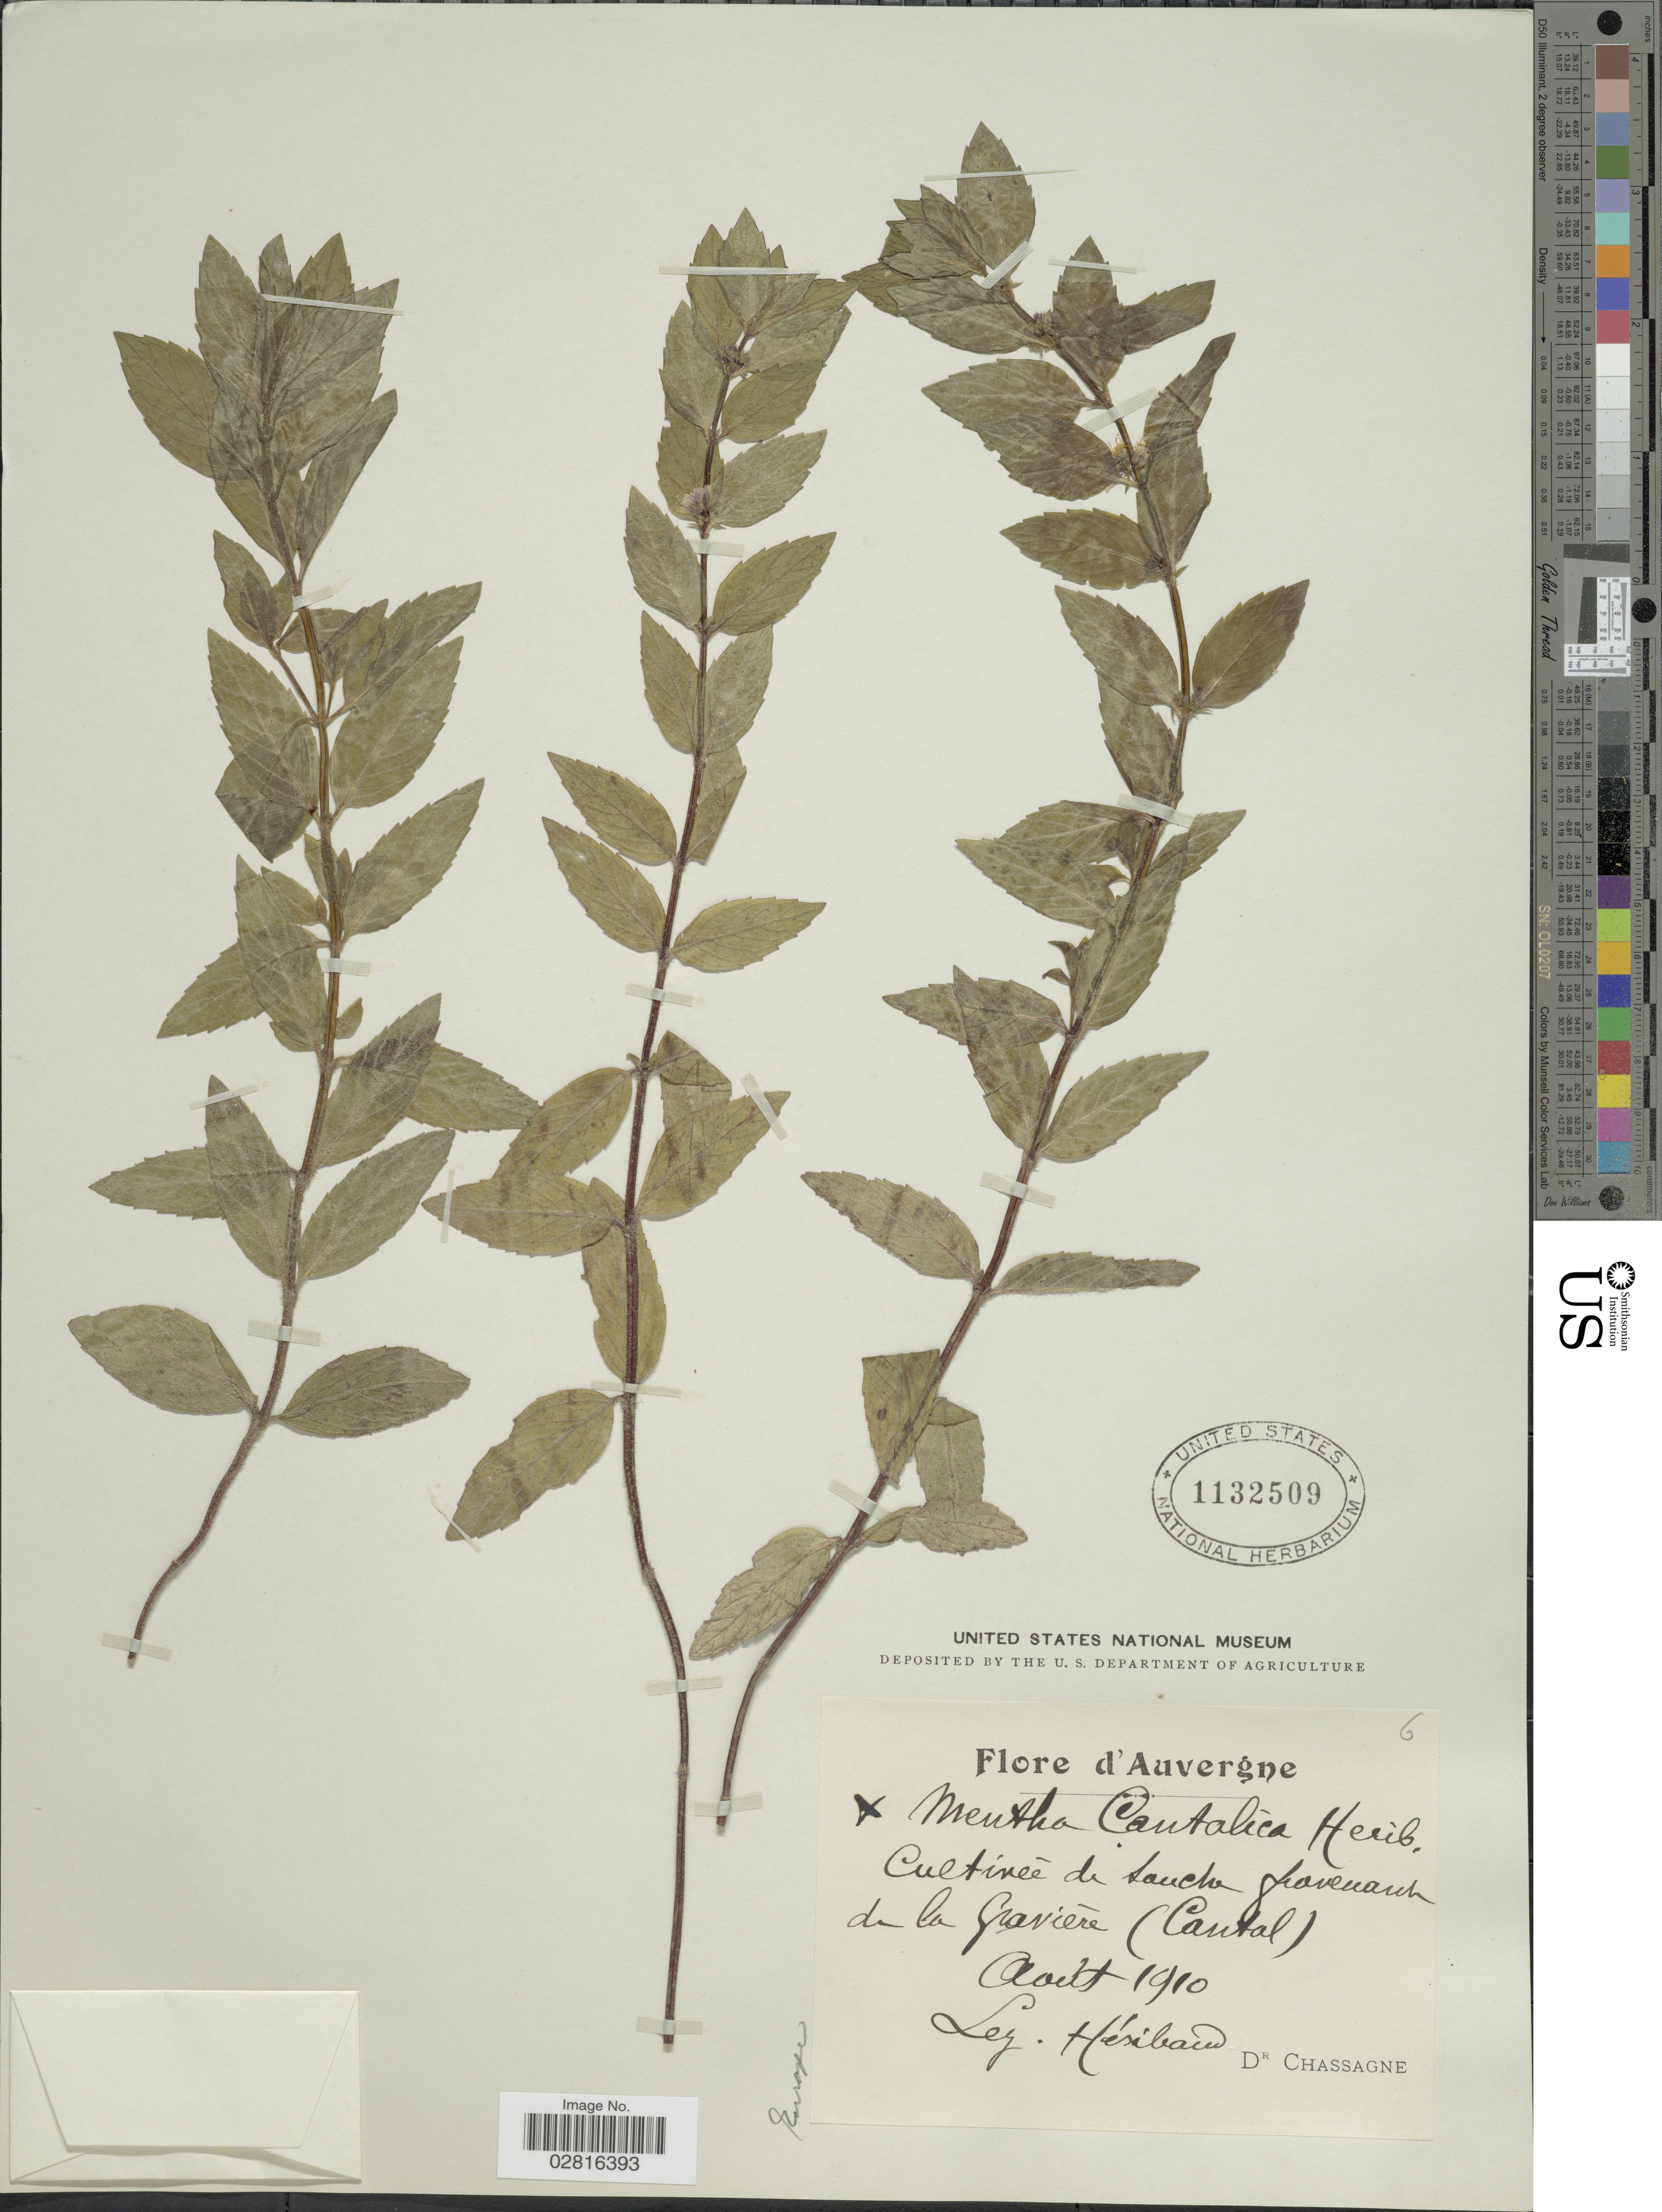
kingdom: Plantae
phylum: Tracheophyta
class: Magnoliopsida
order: Lamiales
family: Lamiaceae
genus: Mentha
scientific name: Mentha x gentilis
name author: L.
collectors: Héribaud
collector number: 6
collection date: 1910-08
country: France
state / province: Auvergne-Rhône-Alpes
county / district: Cantal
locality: Cultivee de sauche frovenauh de la gravière (Cantal). [interpreted]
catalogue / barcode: US 1132509